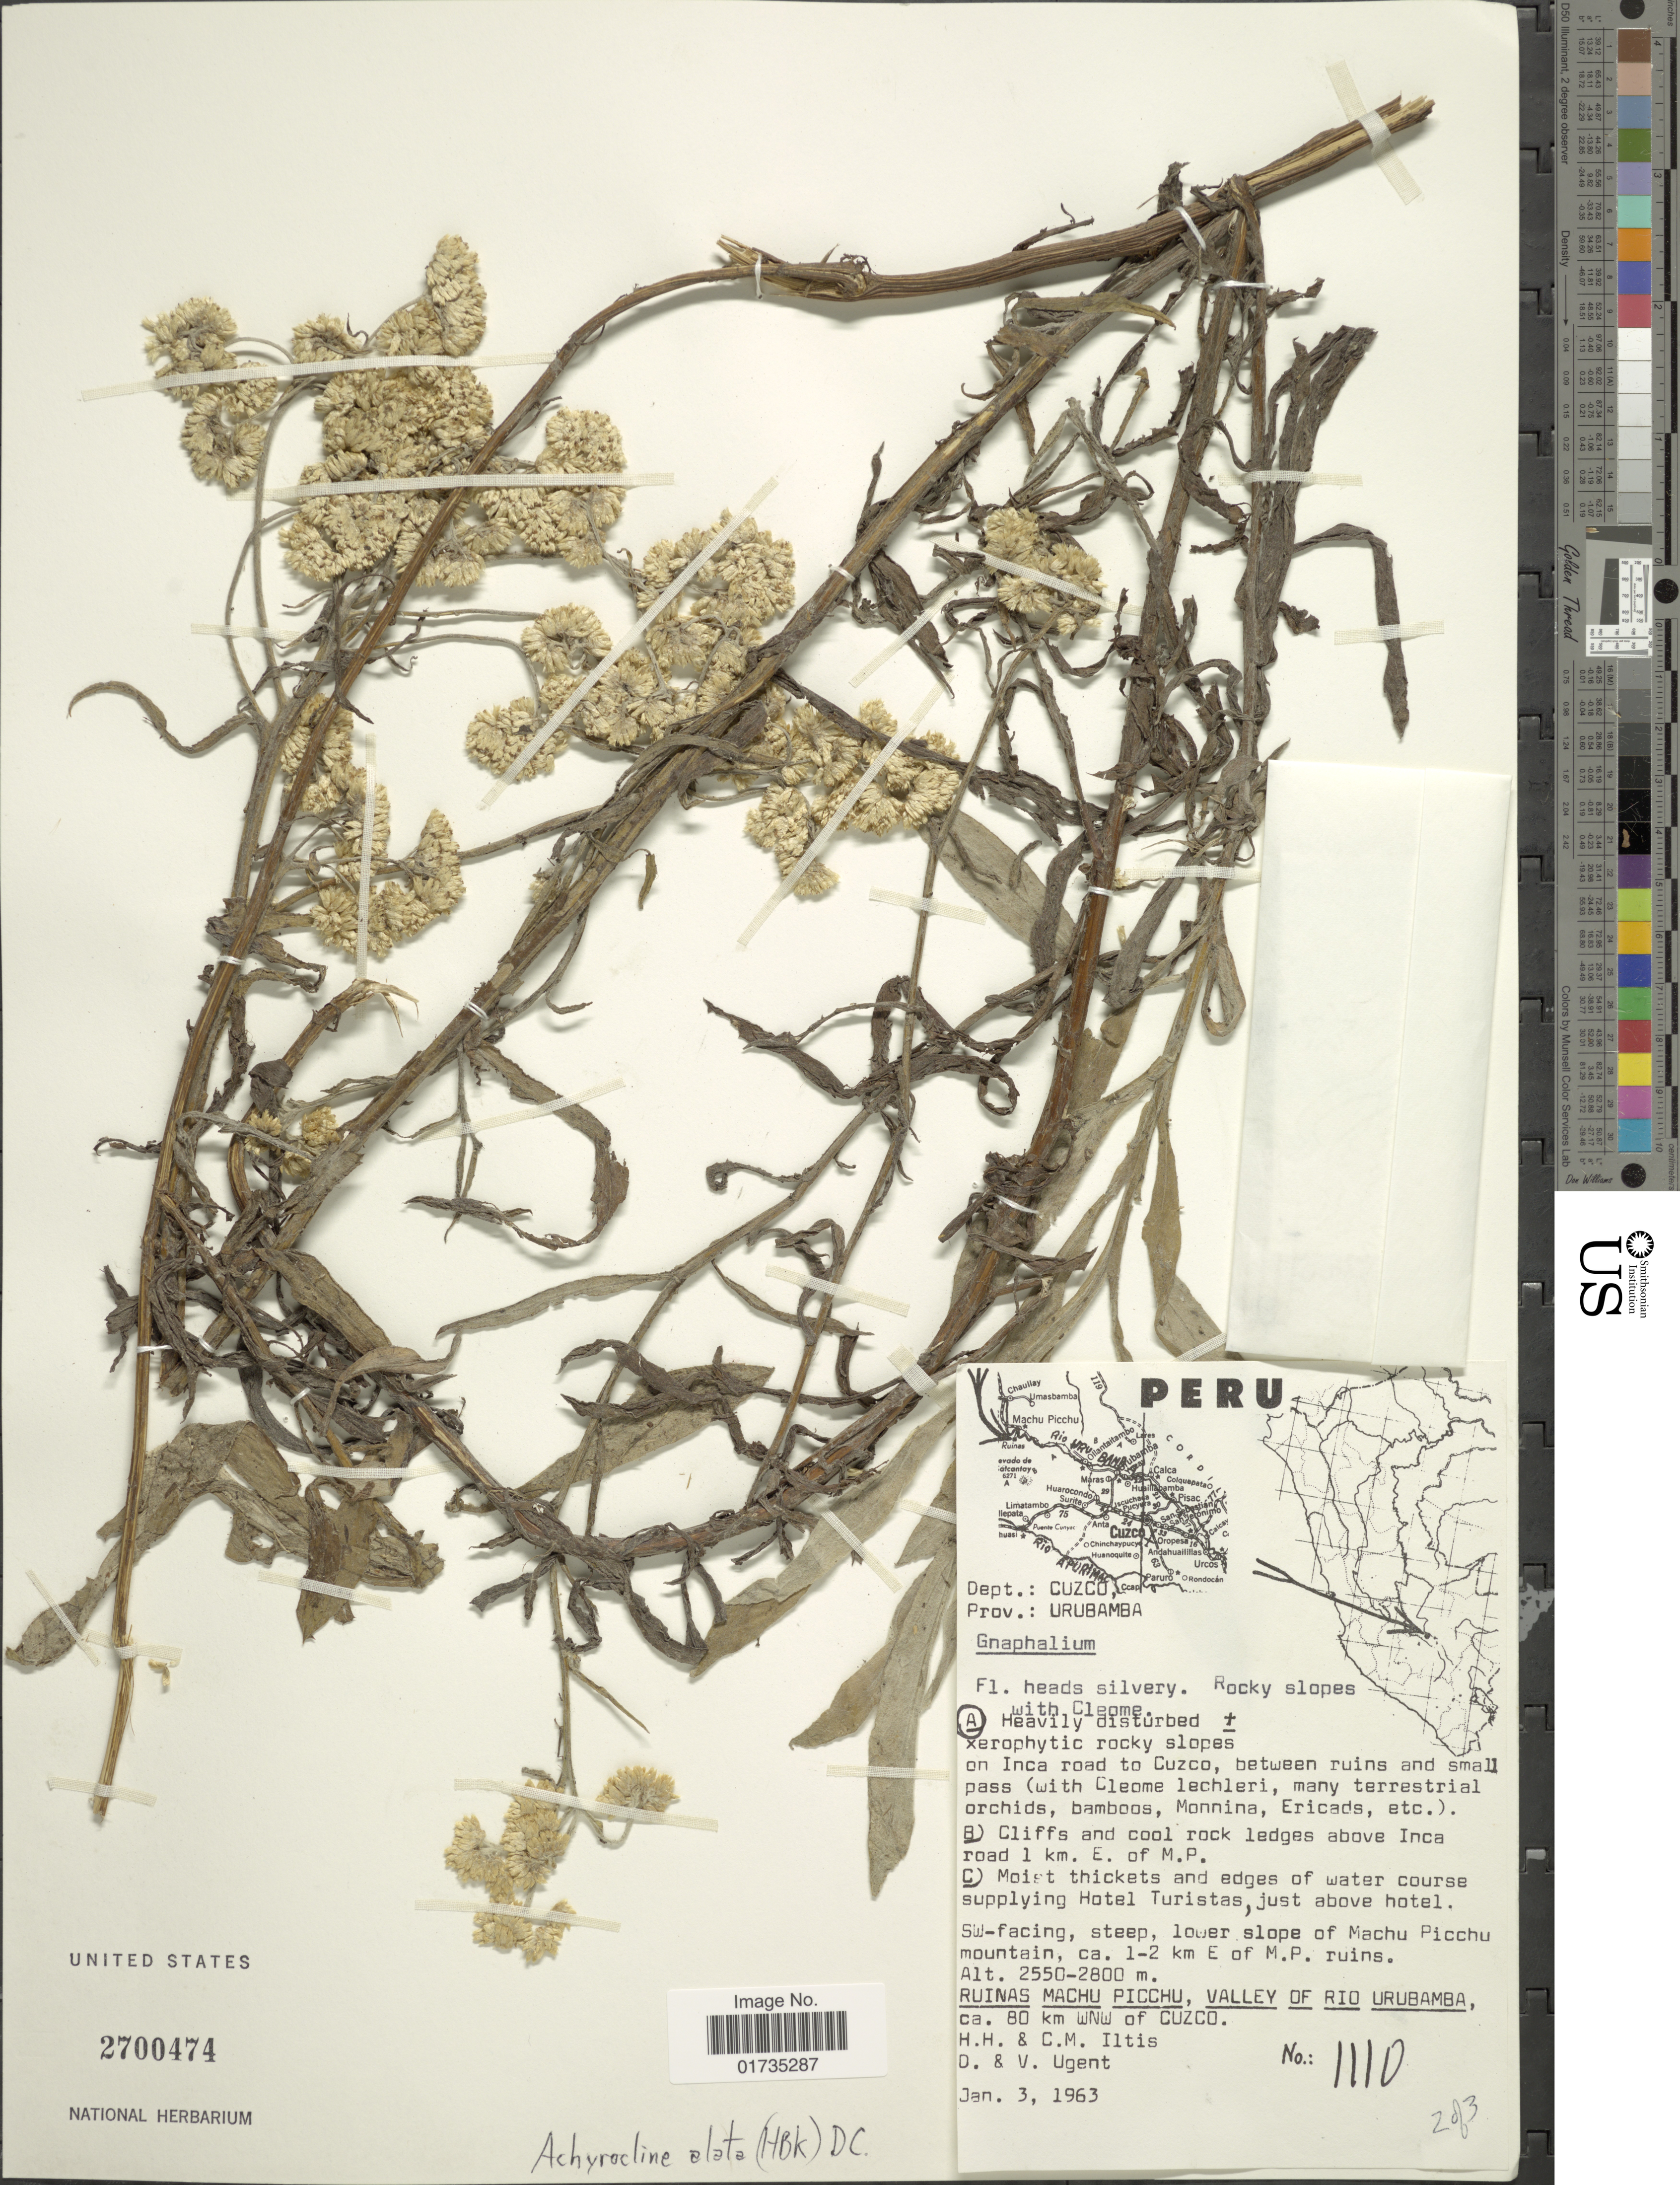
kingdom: Plantae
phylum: Tracheophyta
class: Magnoliopsida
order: Asterales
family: Asteraceae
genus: Achyrocline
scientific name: Achyrocline alata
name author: (Kunth) DC.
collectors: H. H. Iltis, C. M Iltis, D. Ugent & V. Ugent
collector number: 1110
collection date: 1963-01-03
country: Peru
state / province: Cusco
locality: Dept.: Cuzco. Prov.: Urumbamba. rocky slppes on inca road to Cuzco, between ruins and small pass. SW-facing, steep, lower slope of Machu Picchu mountain, ca. 1-2 km E of M. P. ruins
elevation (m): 2550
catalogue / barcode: US 2700474